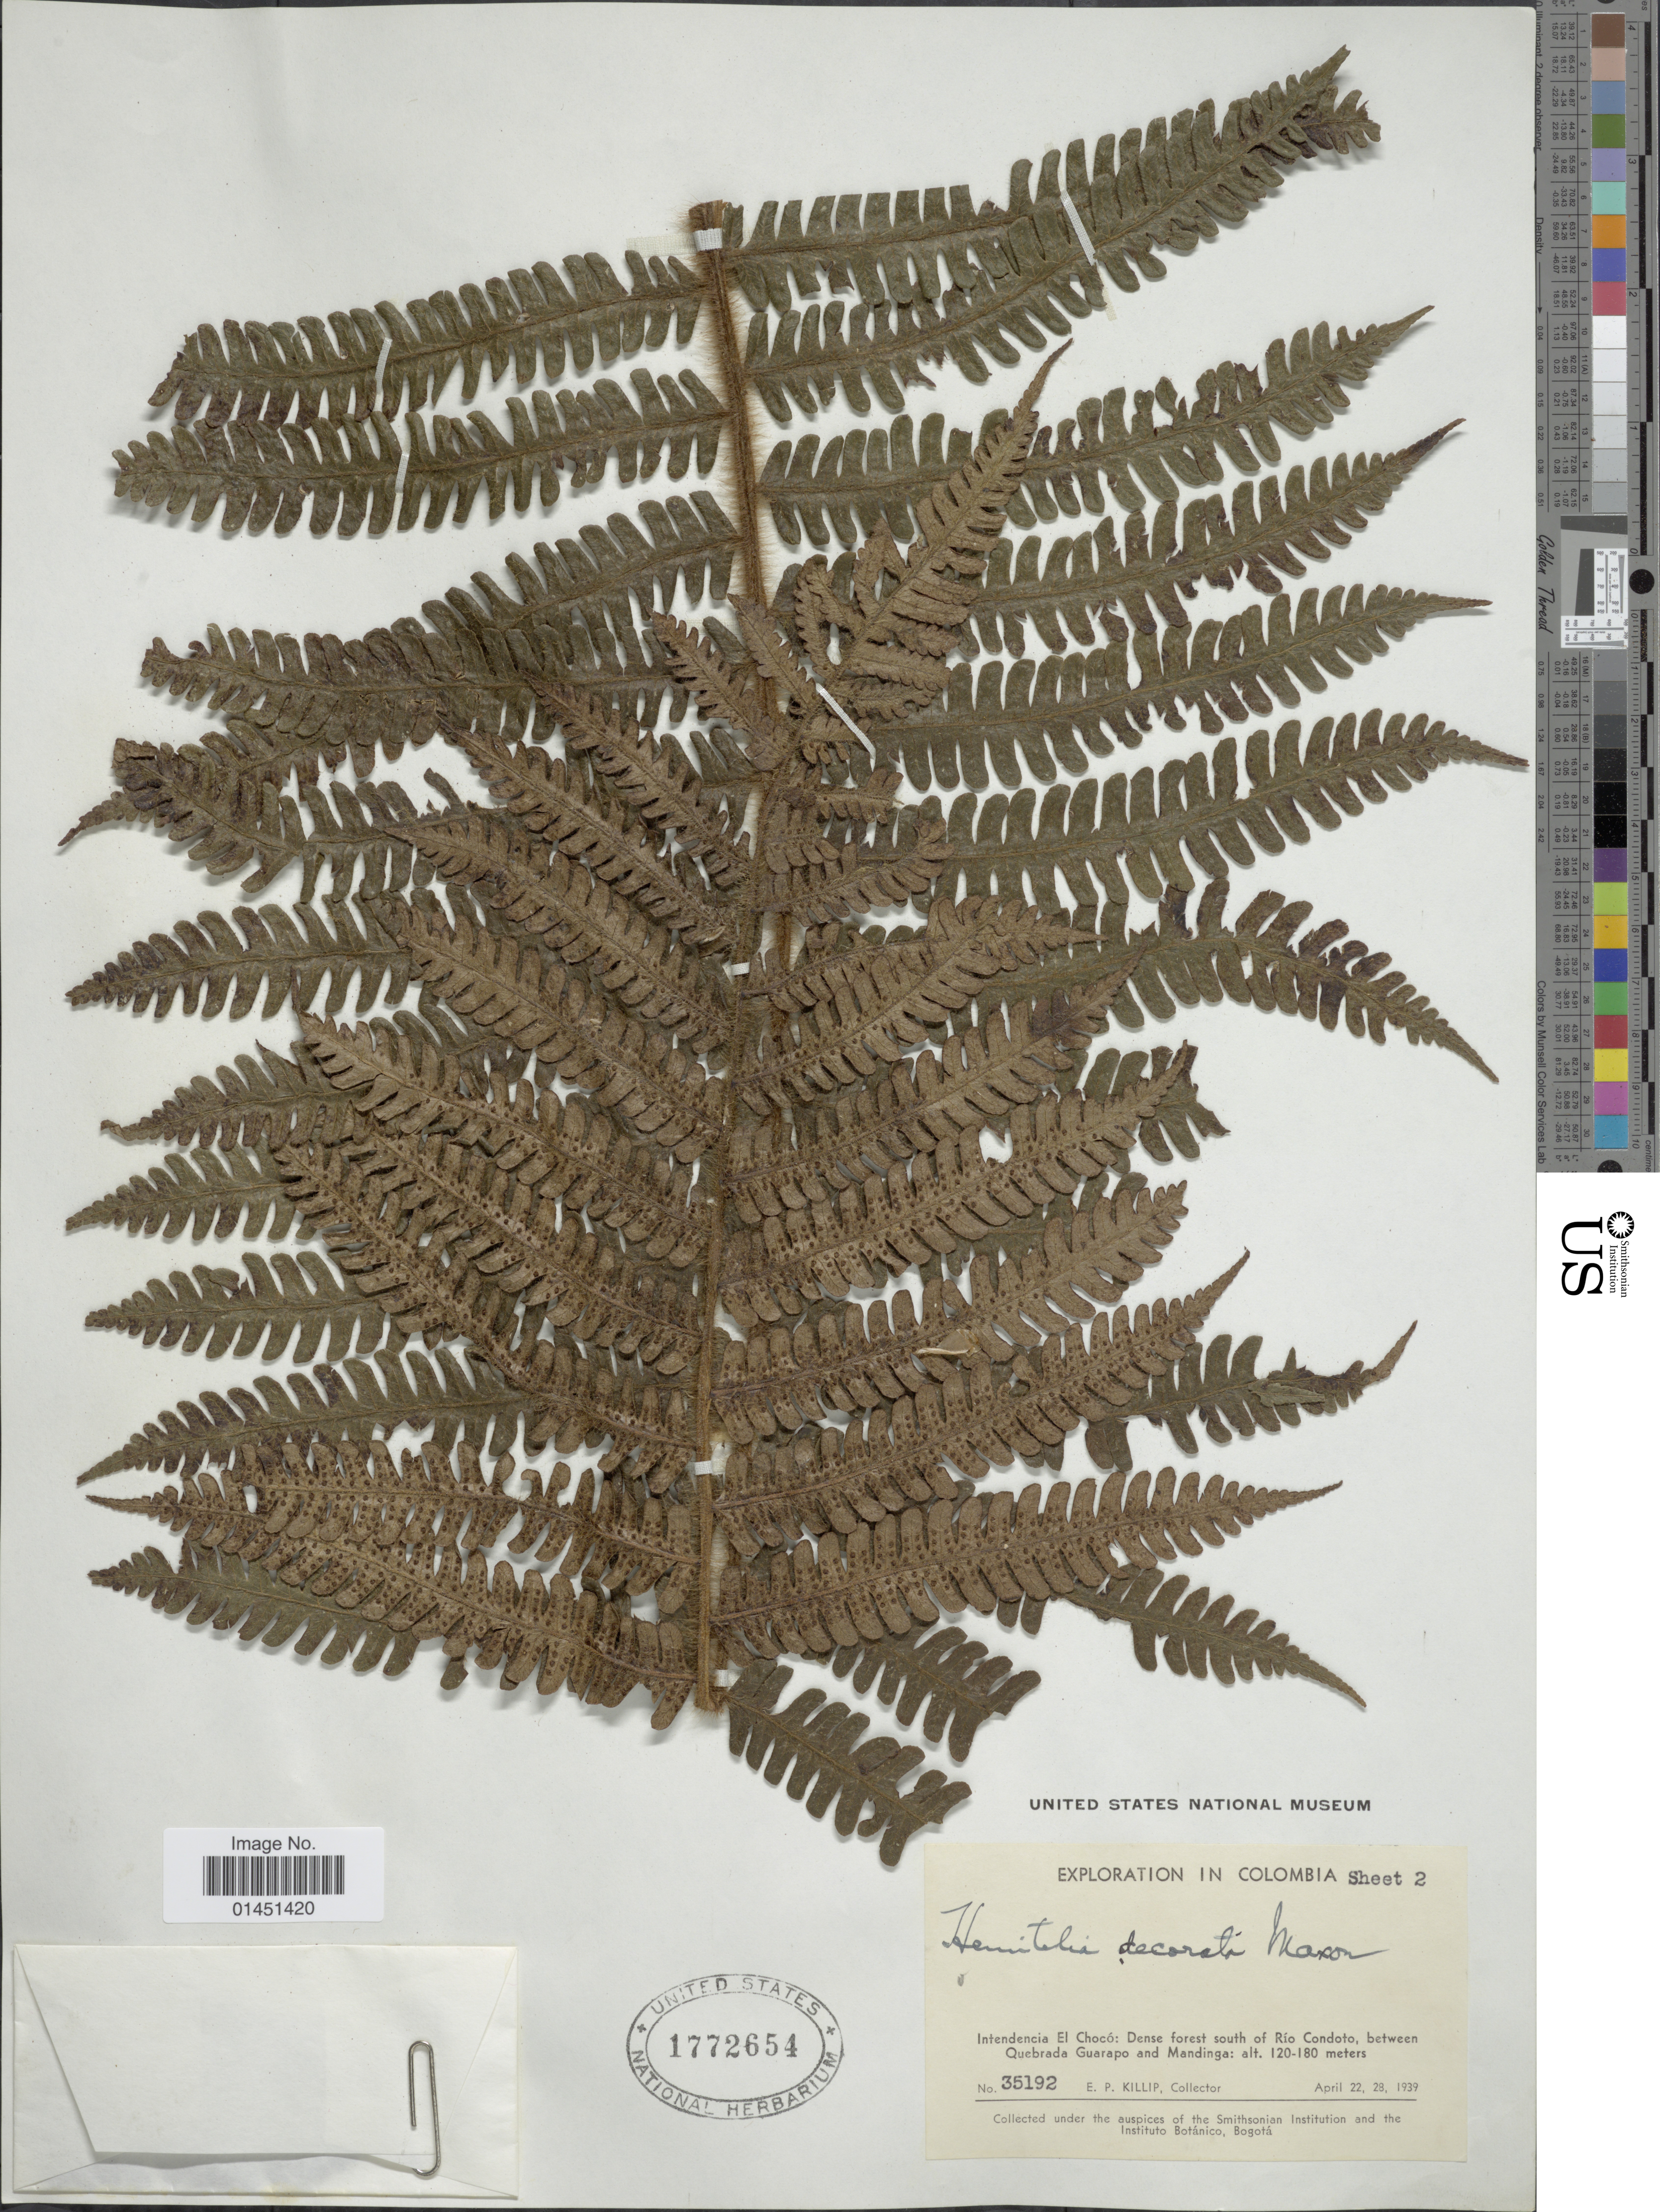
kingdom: Plantae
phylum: Tracheophyta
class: Polypodiopsida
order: Cyatheales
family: Cyatheaceae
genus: Cyathea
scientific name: Cyathea decorata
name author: (Maxon) R.M. Tryon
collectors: E. P. Killip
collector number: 35192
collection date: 1939-04-22/1939-04-28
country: Colombia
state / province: Chocó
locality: Dense forest south of Rio Condota, between Quebrada Guarapo and Mandinga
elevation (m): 120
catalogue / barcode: US 1772654